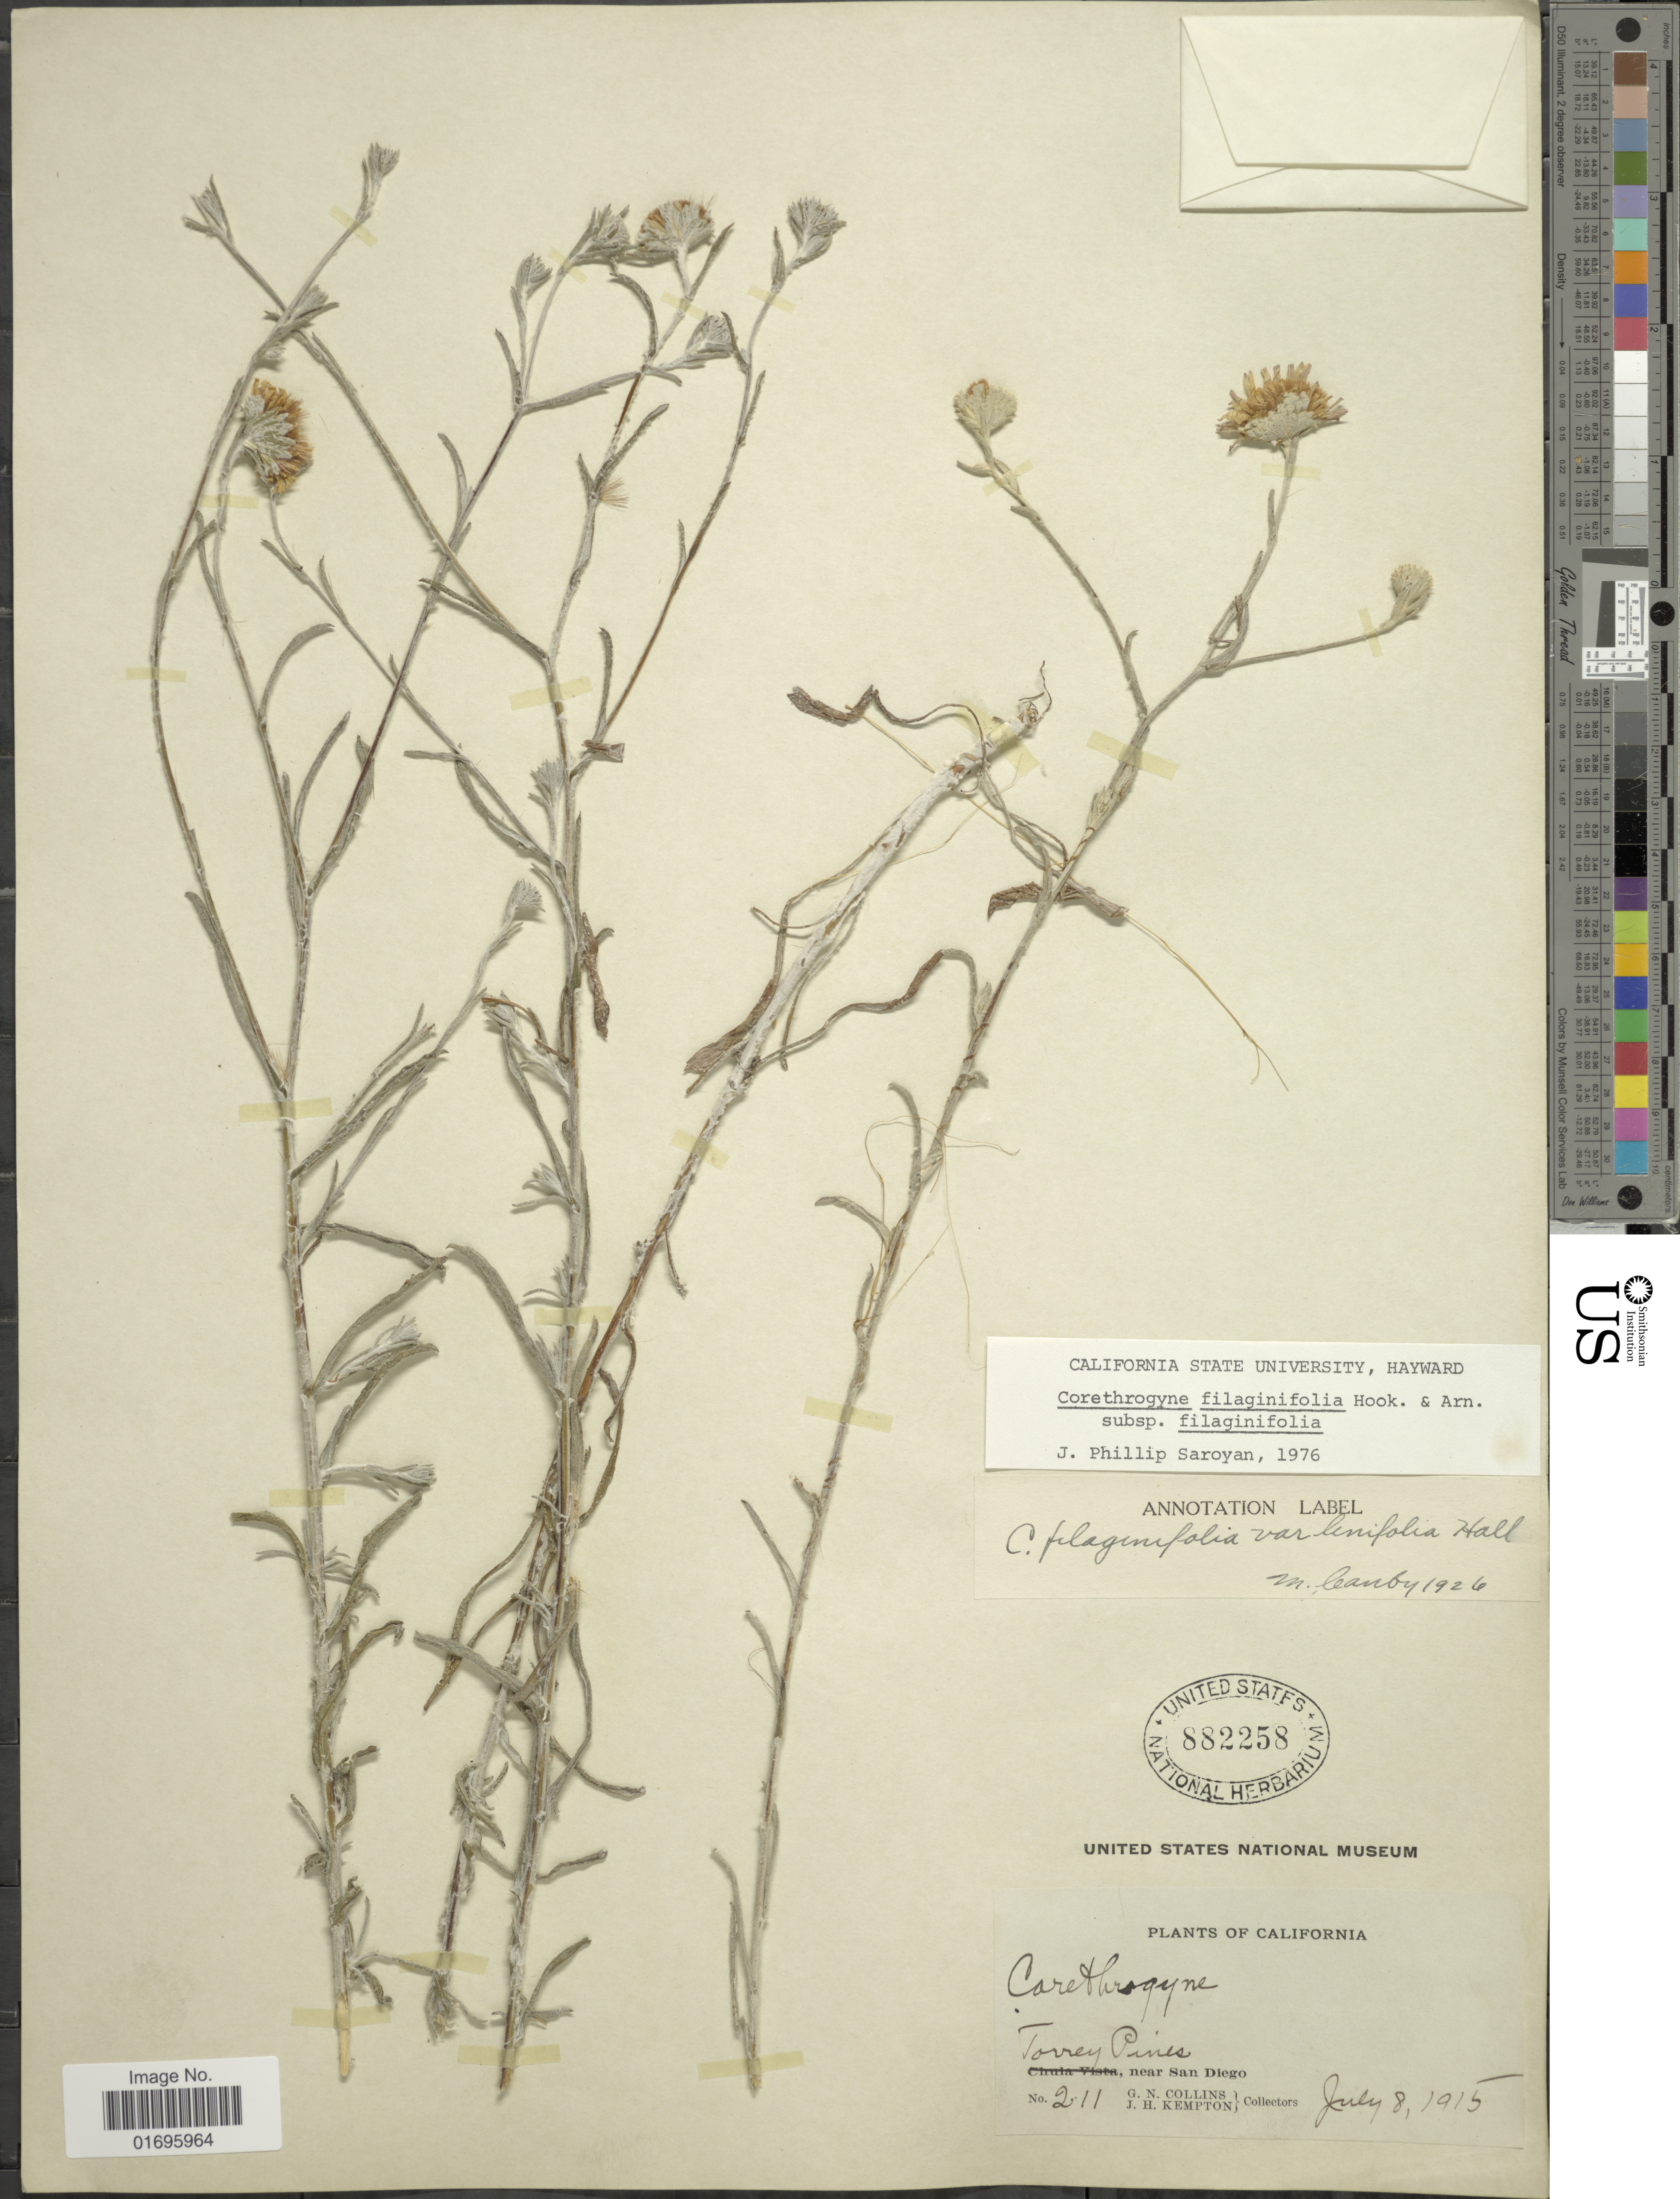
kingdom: Plantae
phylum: Tracheophyta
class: Magnoliopsida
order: Asterales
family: Asteraceae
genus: Corethrogyne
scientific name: Corethrogyne filaginifolia var. californica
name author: (DC.) Saroyan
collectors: G. Collins & J. H. Kempton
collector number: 211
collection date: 1915-07-08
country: United States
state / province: California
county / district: San Diego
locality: Torrey Pines, near San Diego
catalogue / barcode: US 882258